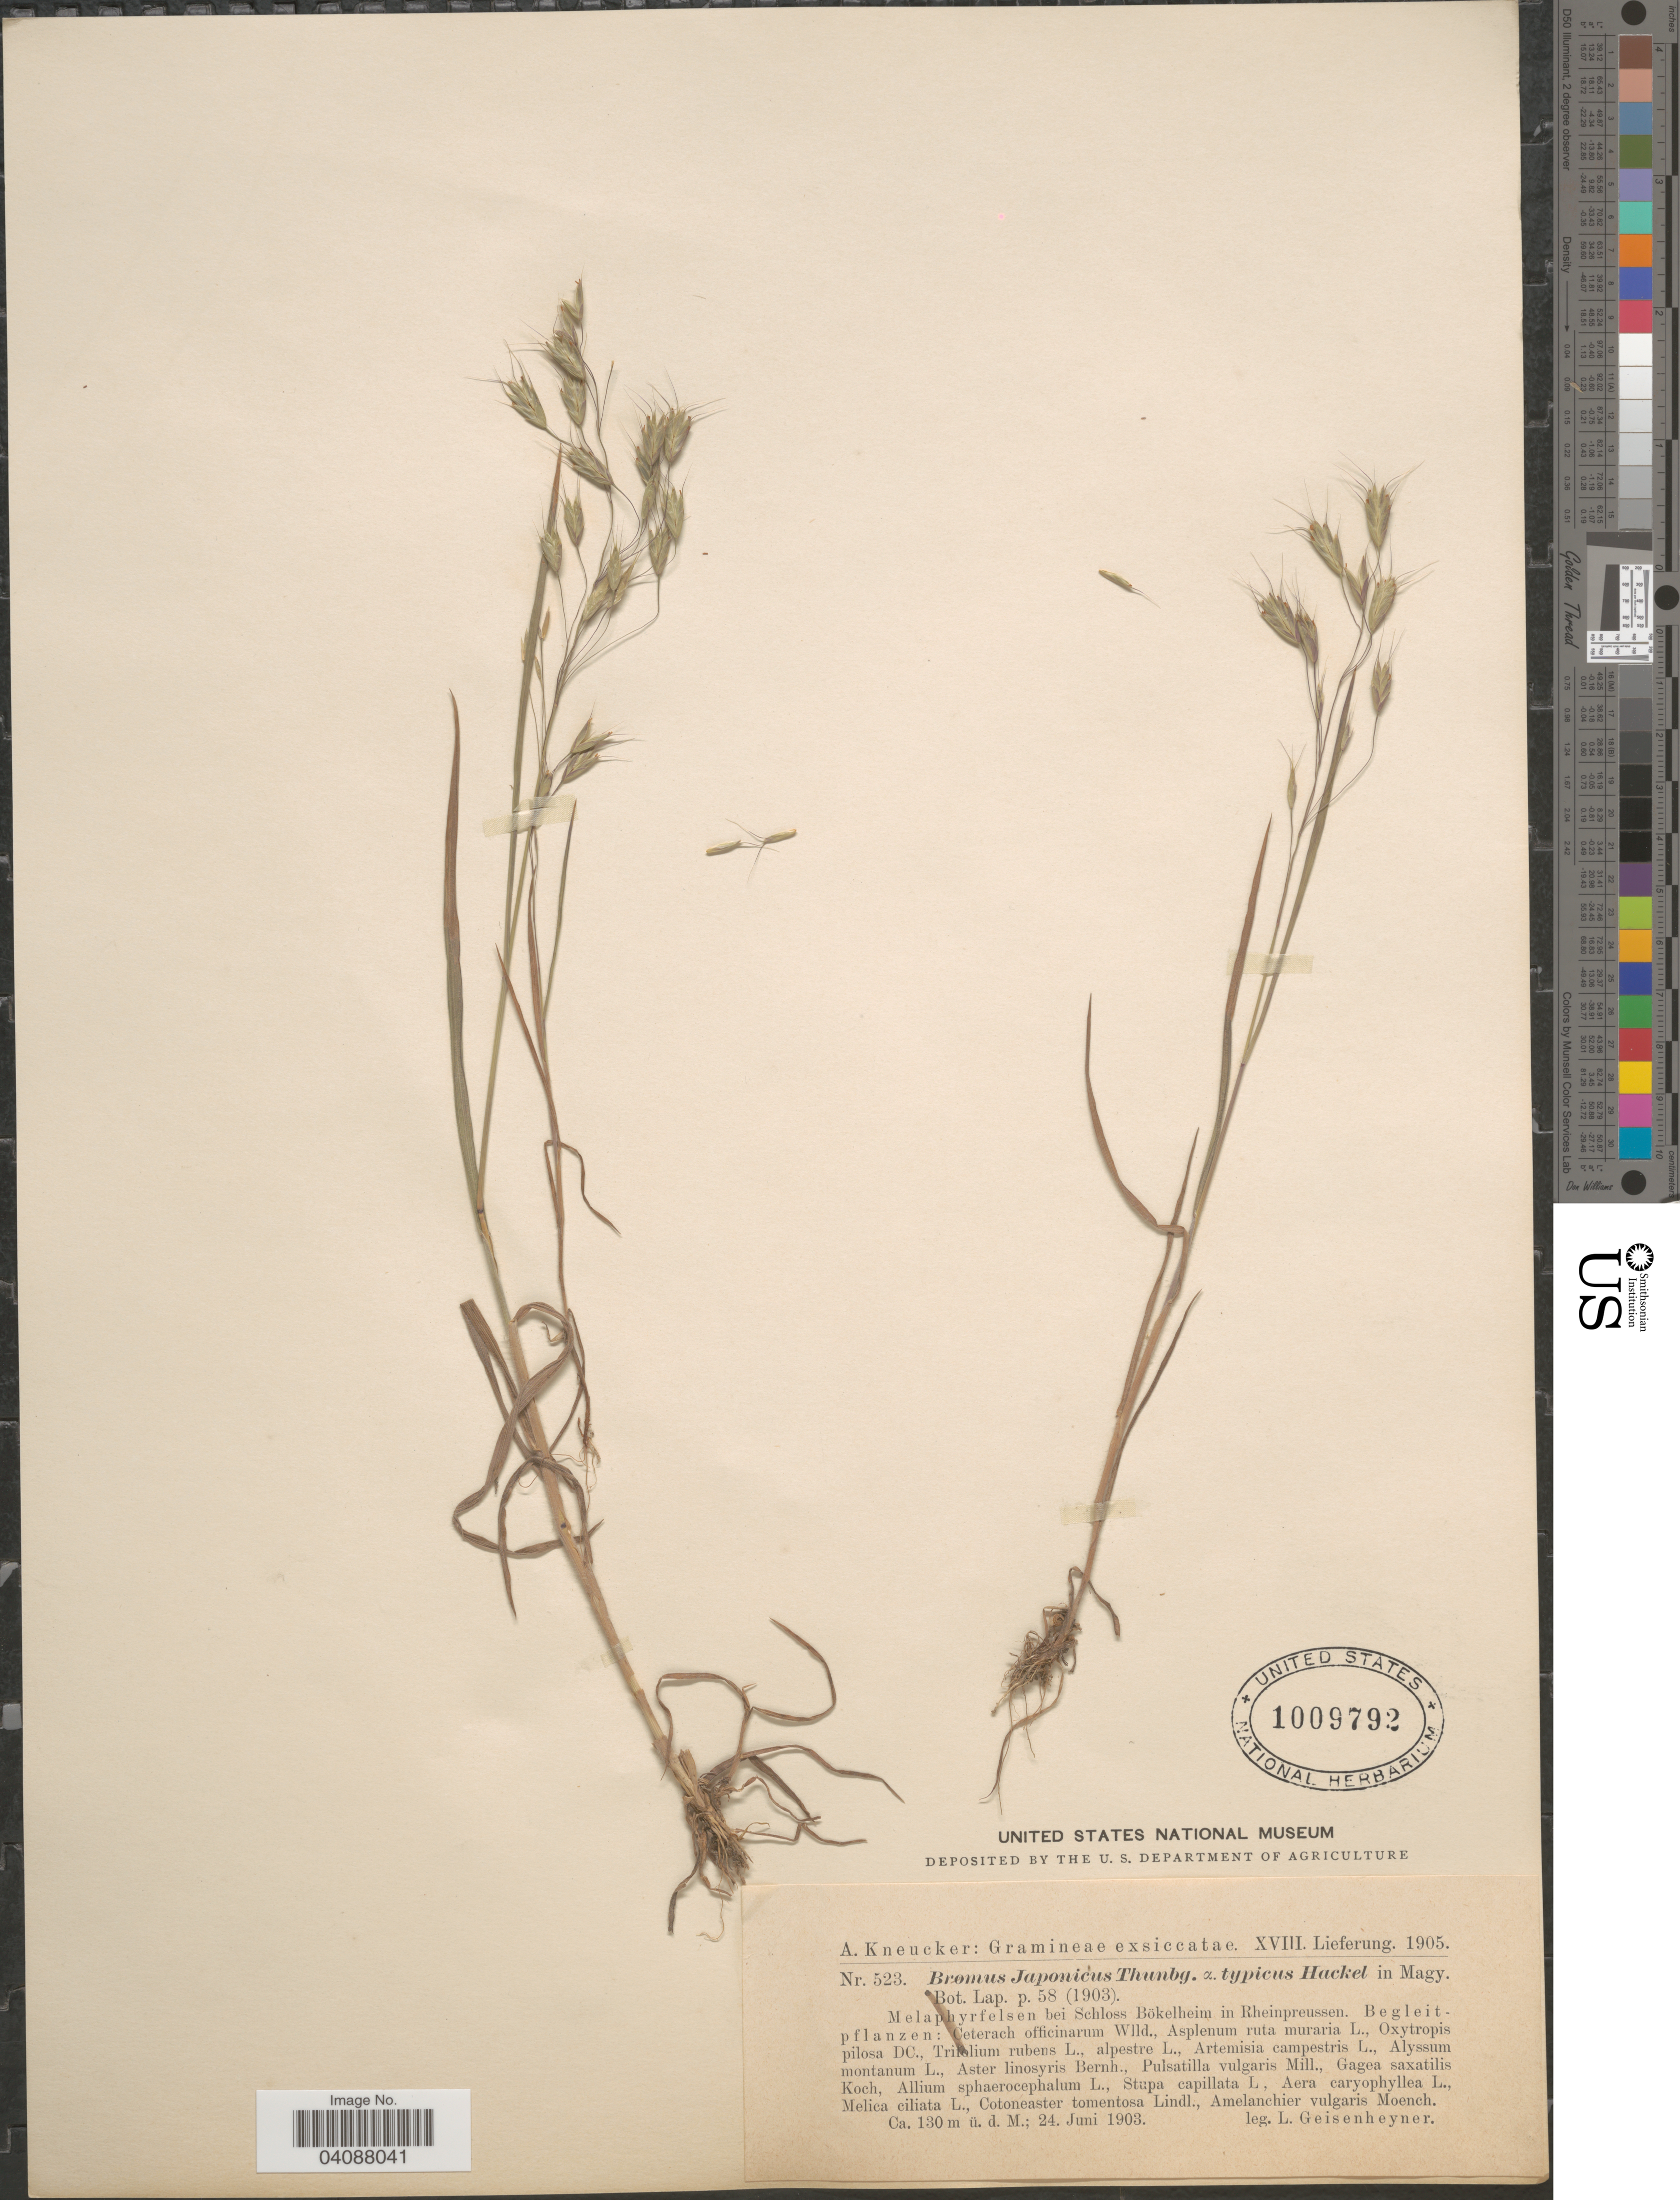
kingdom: Plantae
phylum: Tracheophyta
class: Liliopsida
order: Poales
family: Poaceae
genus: Bromus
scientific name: Bromus japonicus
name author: Houtt.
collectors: L. Geisenheyner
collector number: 523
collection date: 1903-06-24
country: Germany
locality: Melaphyrfelsen bei Schloss Bökelheim in Rheinpreussen.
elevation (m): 130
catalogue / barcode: US 1009792